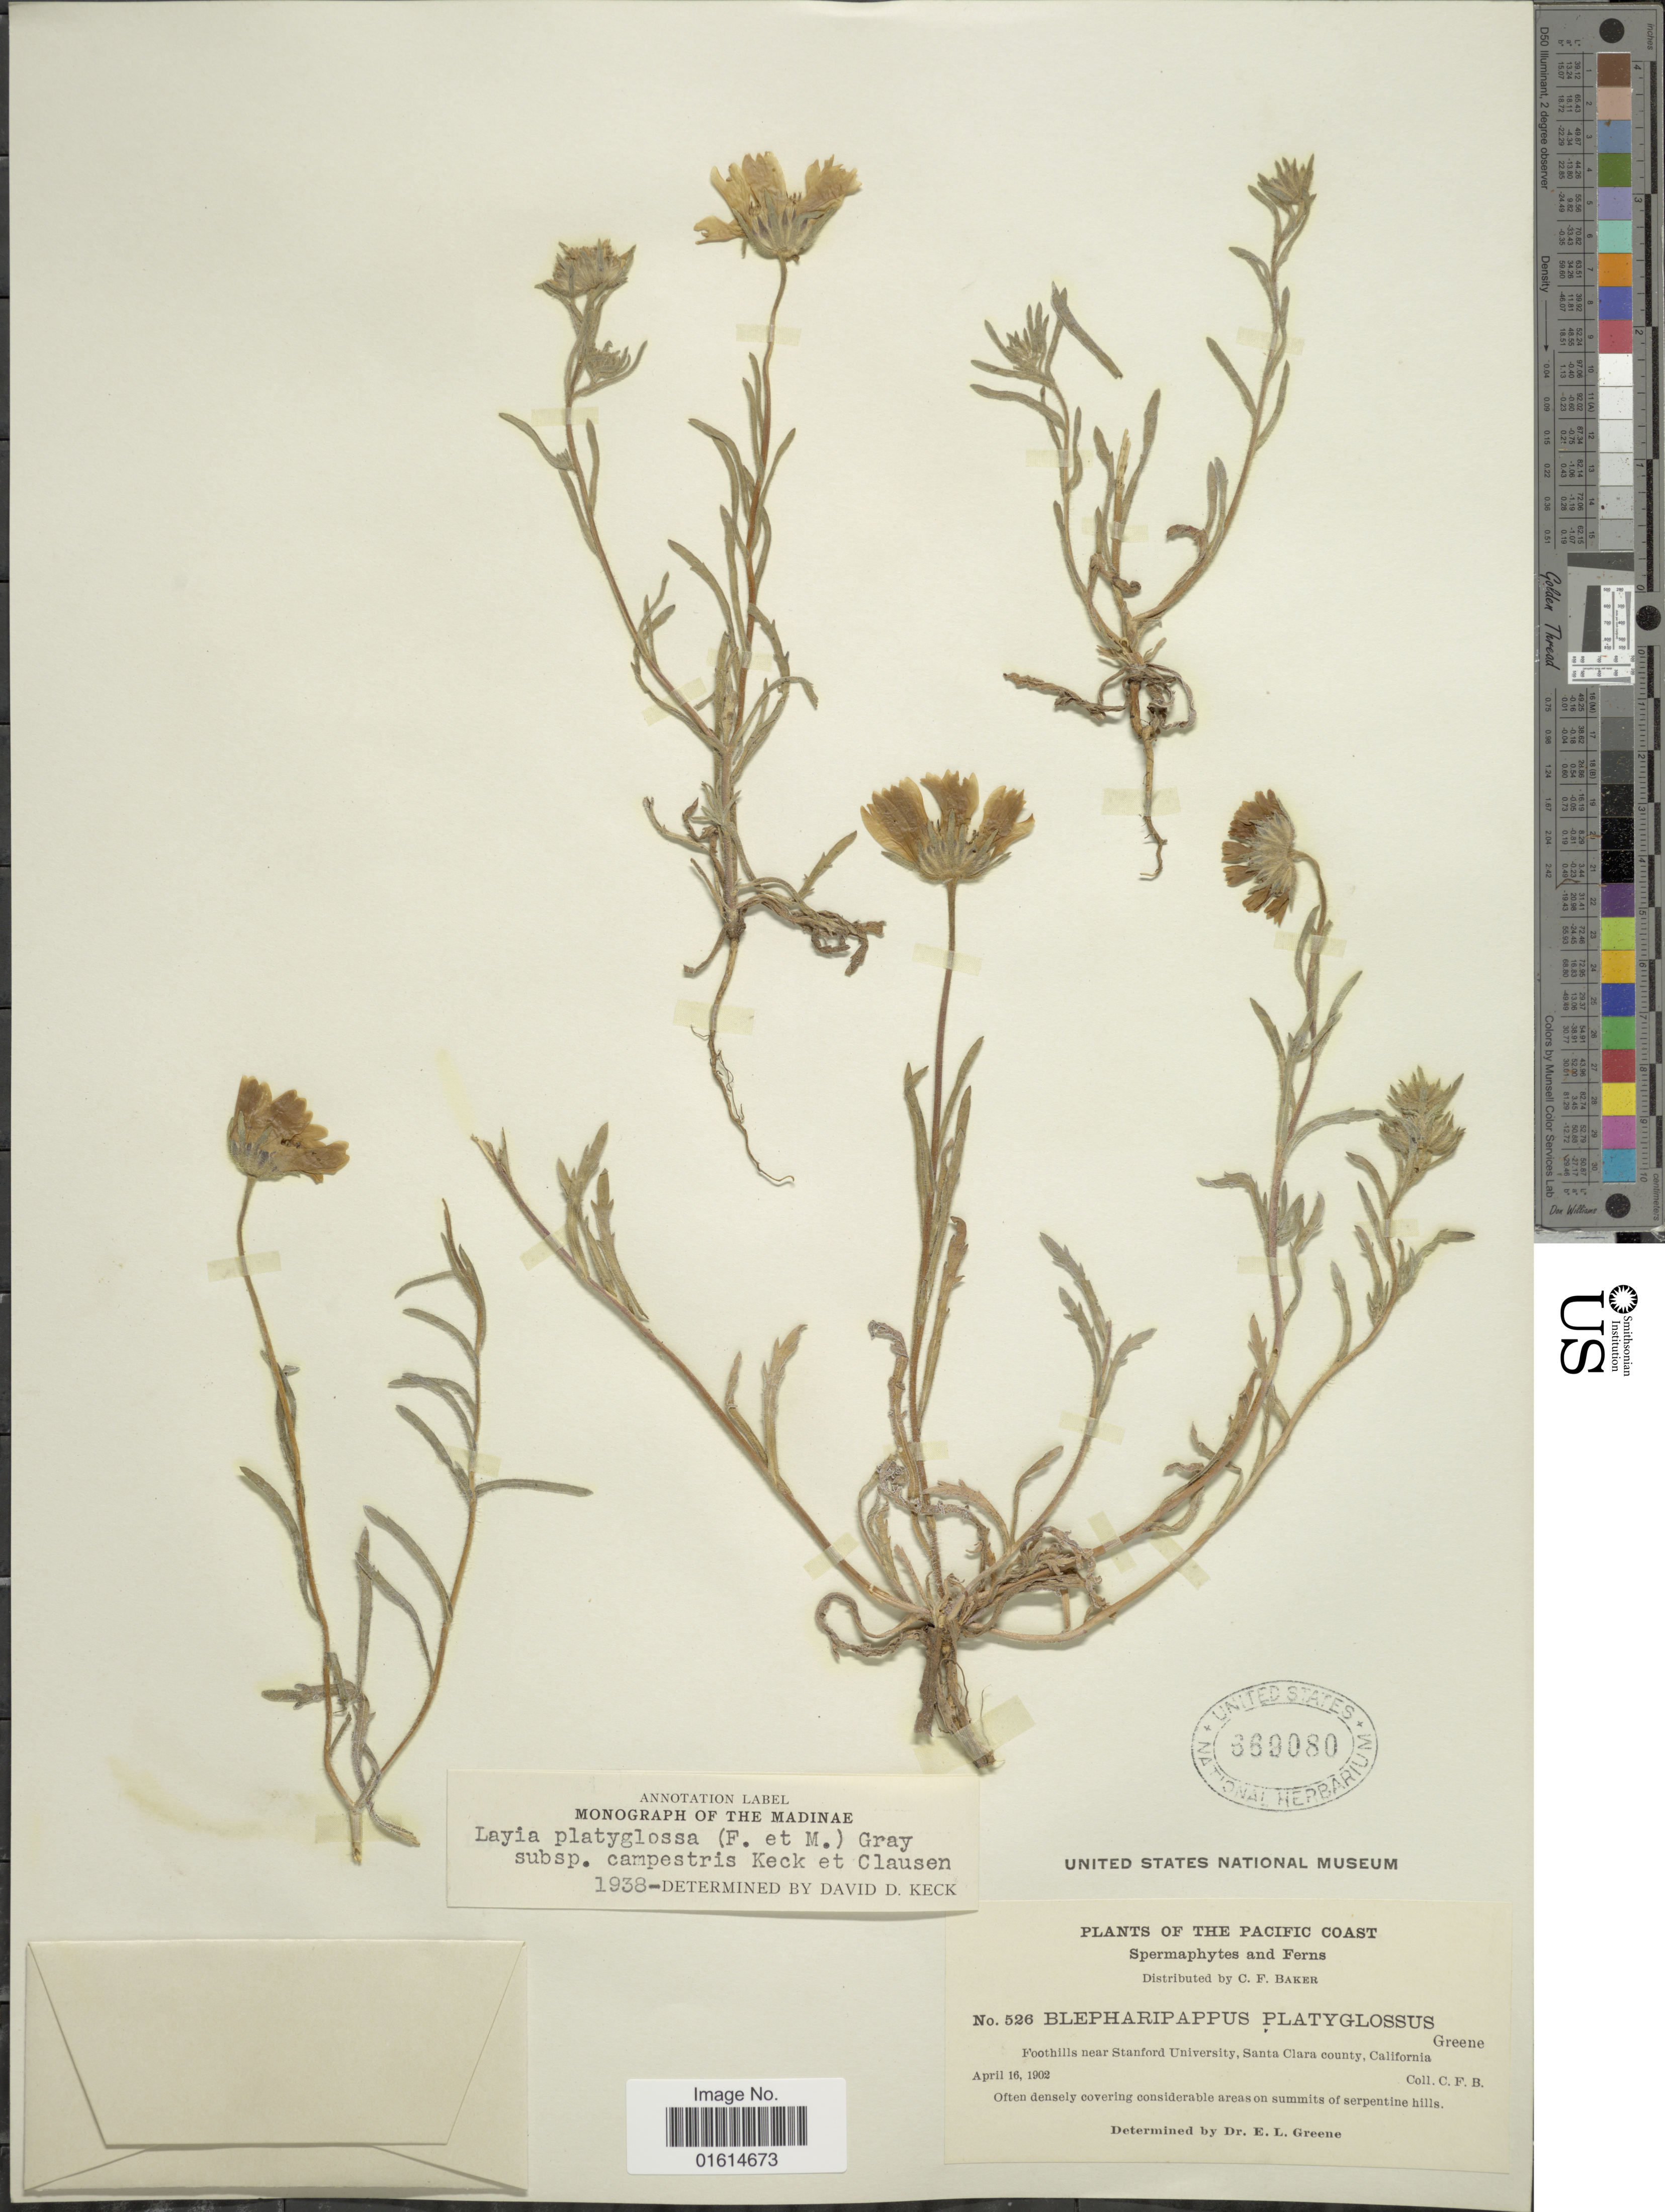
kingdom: Plantae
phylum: Tracheophyta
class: Magnoliopsida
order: Asterales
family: Asteraceae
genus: Layia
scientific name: Layia platyglossa subsp. campestris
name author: D.D. Keck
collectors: C. F. Baker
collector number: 526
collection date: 1902-04-16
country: United States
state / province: California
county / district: Santa Clara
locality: Pacific Coast, Foothills near Stanford University, Santa Clara county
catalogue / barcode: US 669080